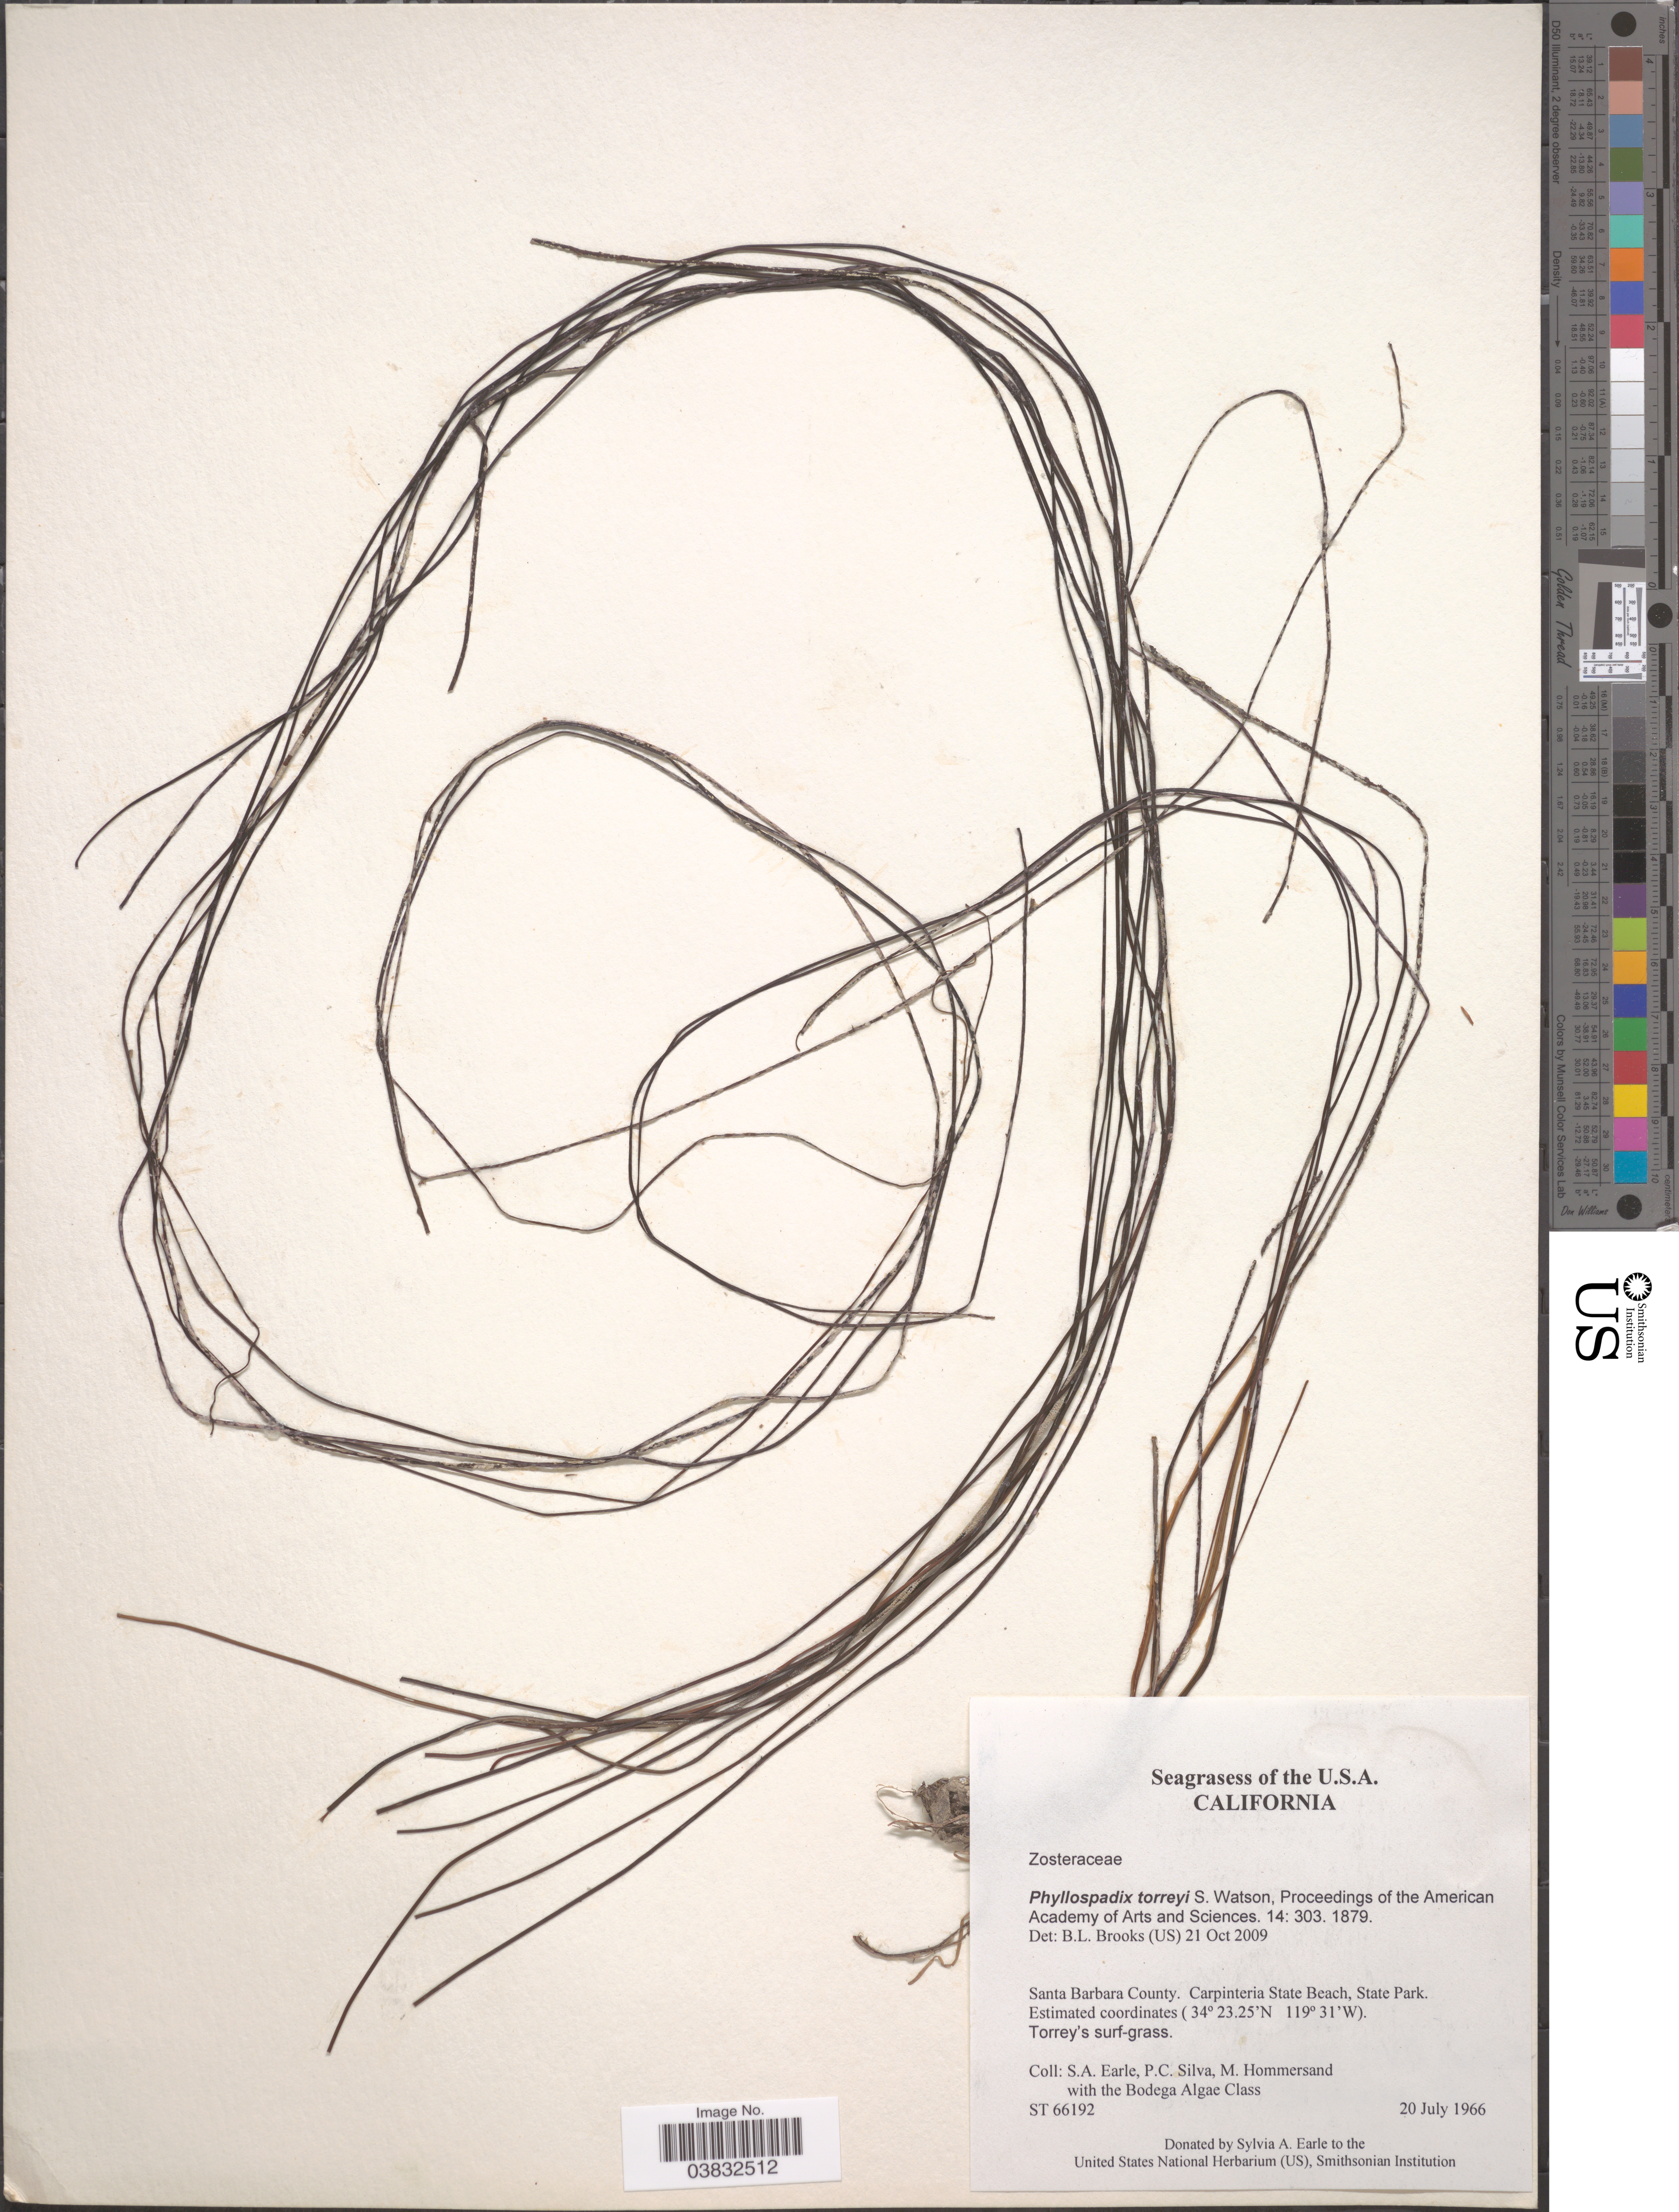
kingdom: Plantae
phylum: Tracheophyta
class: Liliopsida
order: Alismatales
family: Zosteraceae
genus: Phyllospadix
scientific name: Phyllospadix torreyi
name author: S. Watson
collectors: S. A. Earle, P. C. Silva, M. H. Hommersand & Bodega Algae Class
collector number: ST66192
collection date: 1966-07-20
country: United States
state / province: California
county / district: Santa Barbara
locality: Santa Barbara County. Carpinteria State Beach, State Park.